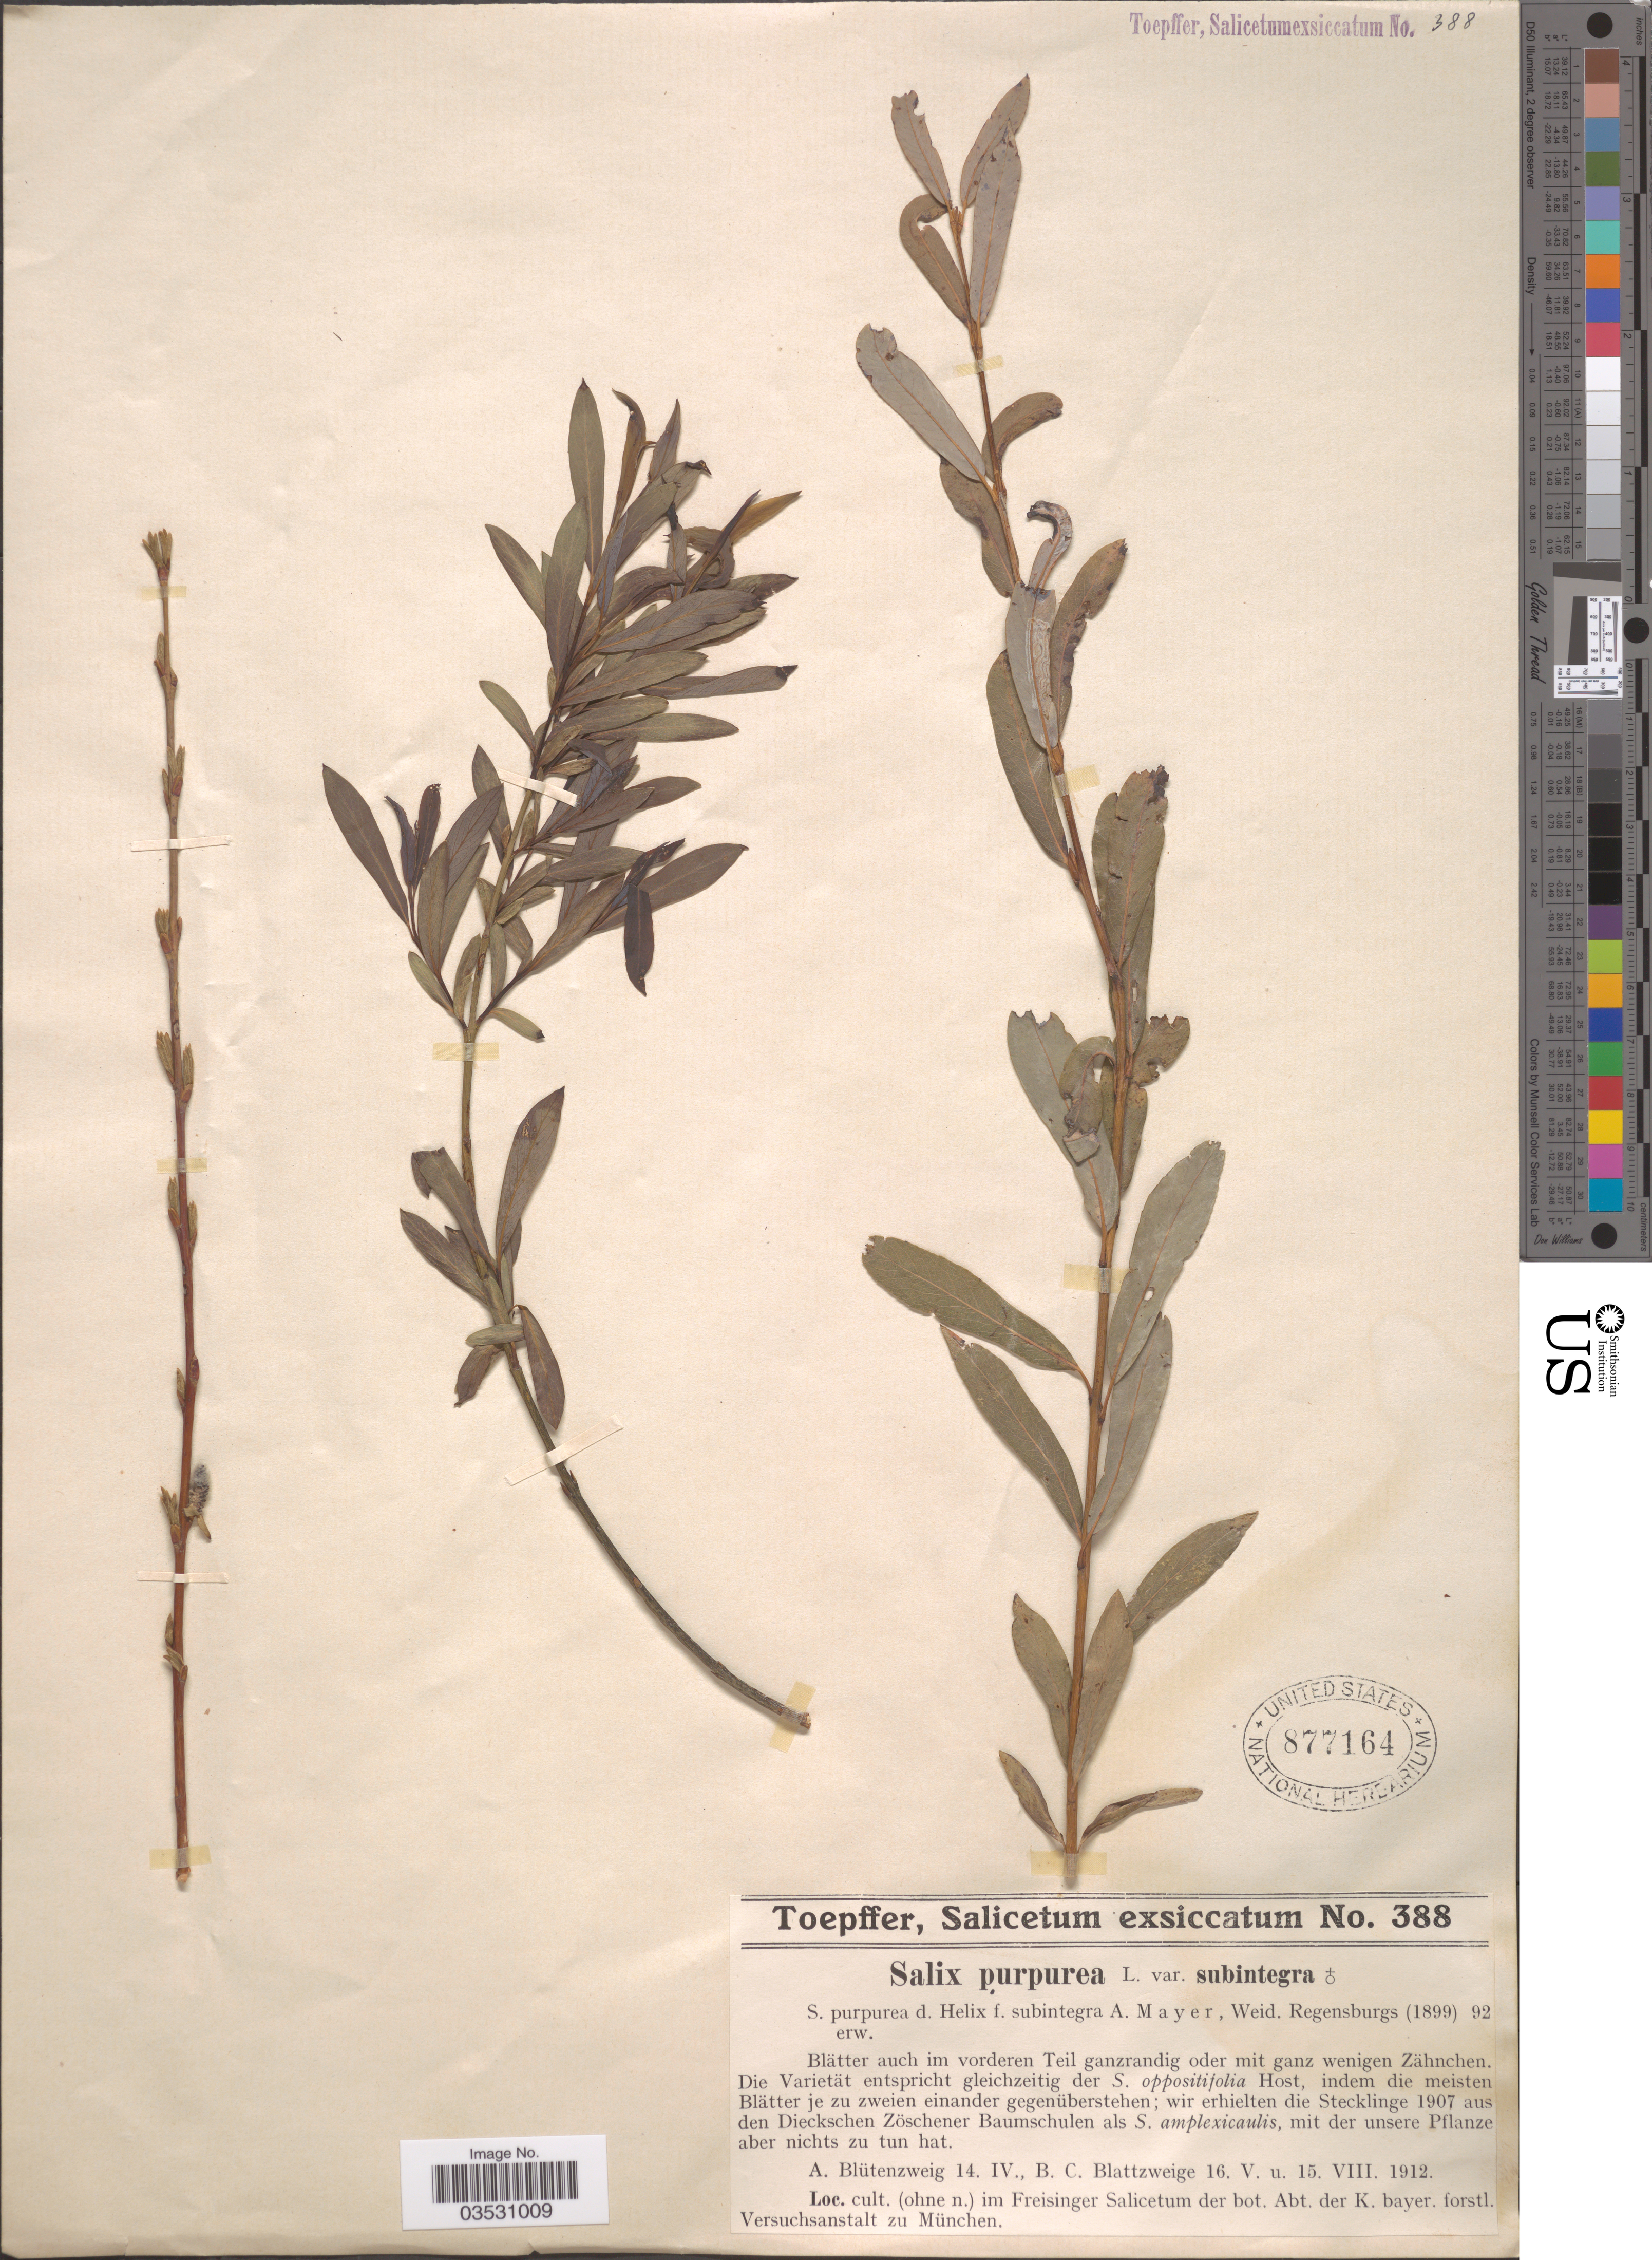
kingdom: Plantae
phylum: Tracheophyta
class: Magnoliopsida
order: Malpighiales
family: Salicaceae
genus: Salix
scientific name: Salix purpurea var. subintegra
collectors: A. Toepffer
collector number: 388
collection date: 1912-04-14/1912-08-15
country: Germany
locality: (ohne n.) im Freisinger Salicetum der bot. Abt. der K. bayer. forstl. Versuchsanstalt zu München.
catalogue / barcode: US 877164